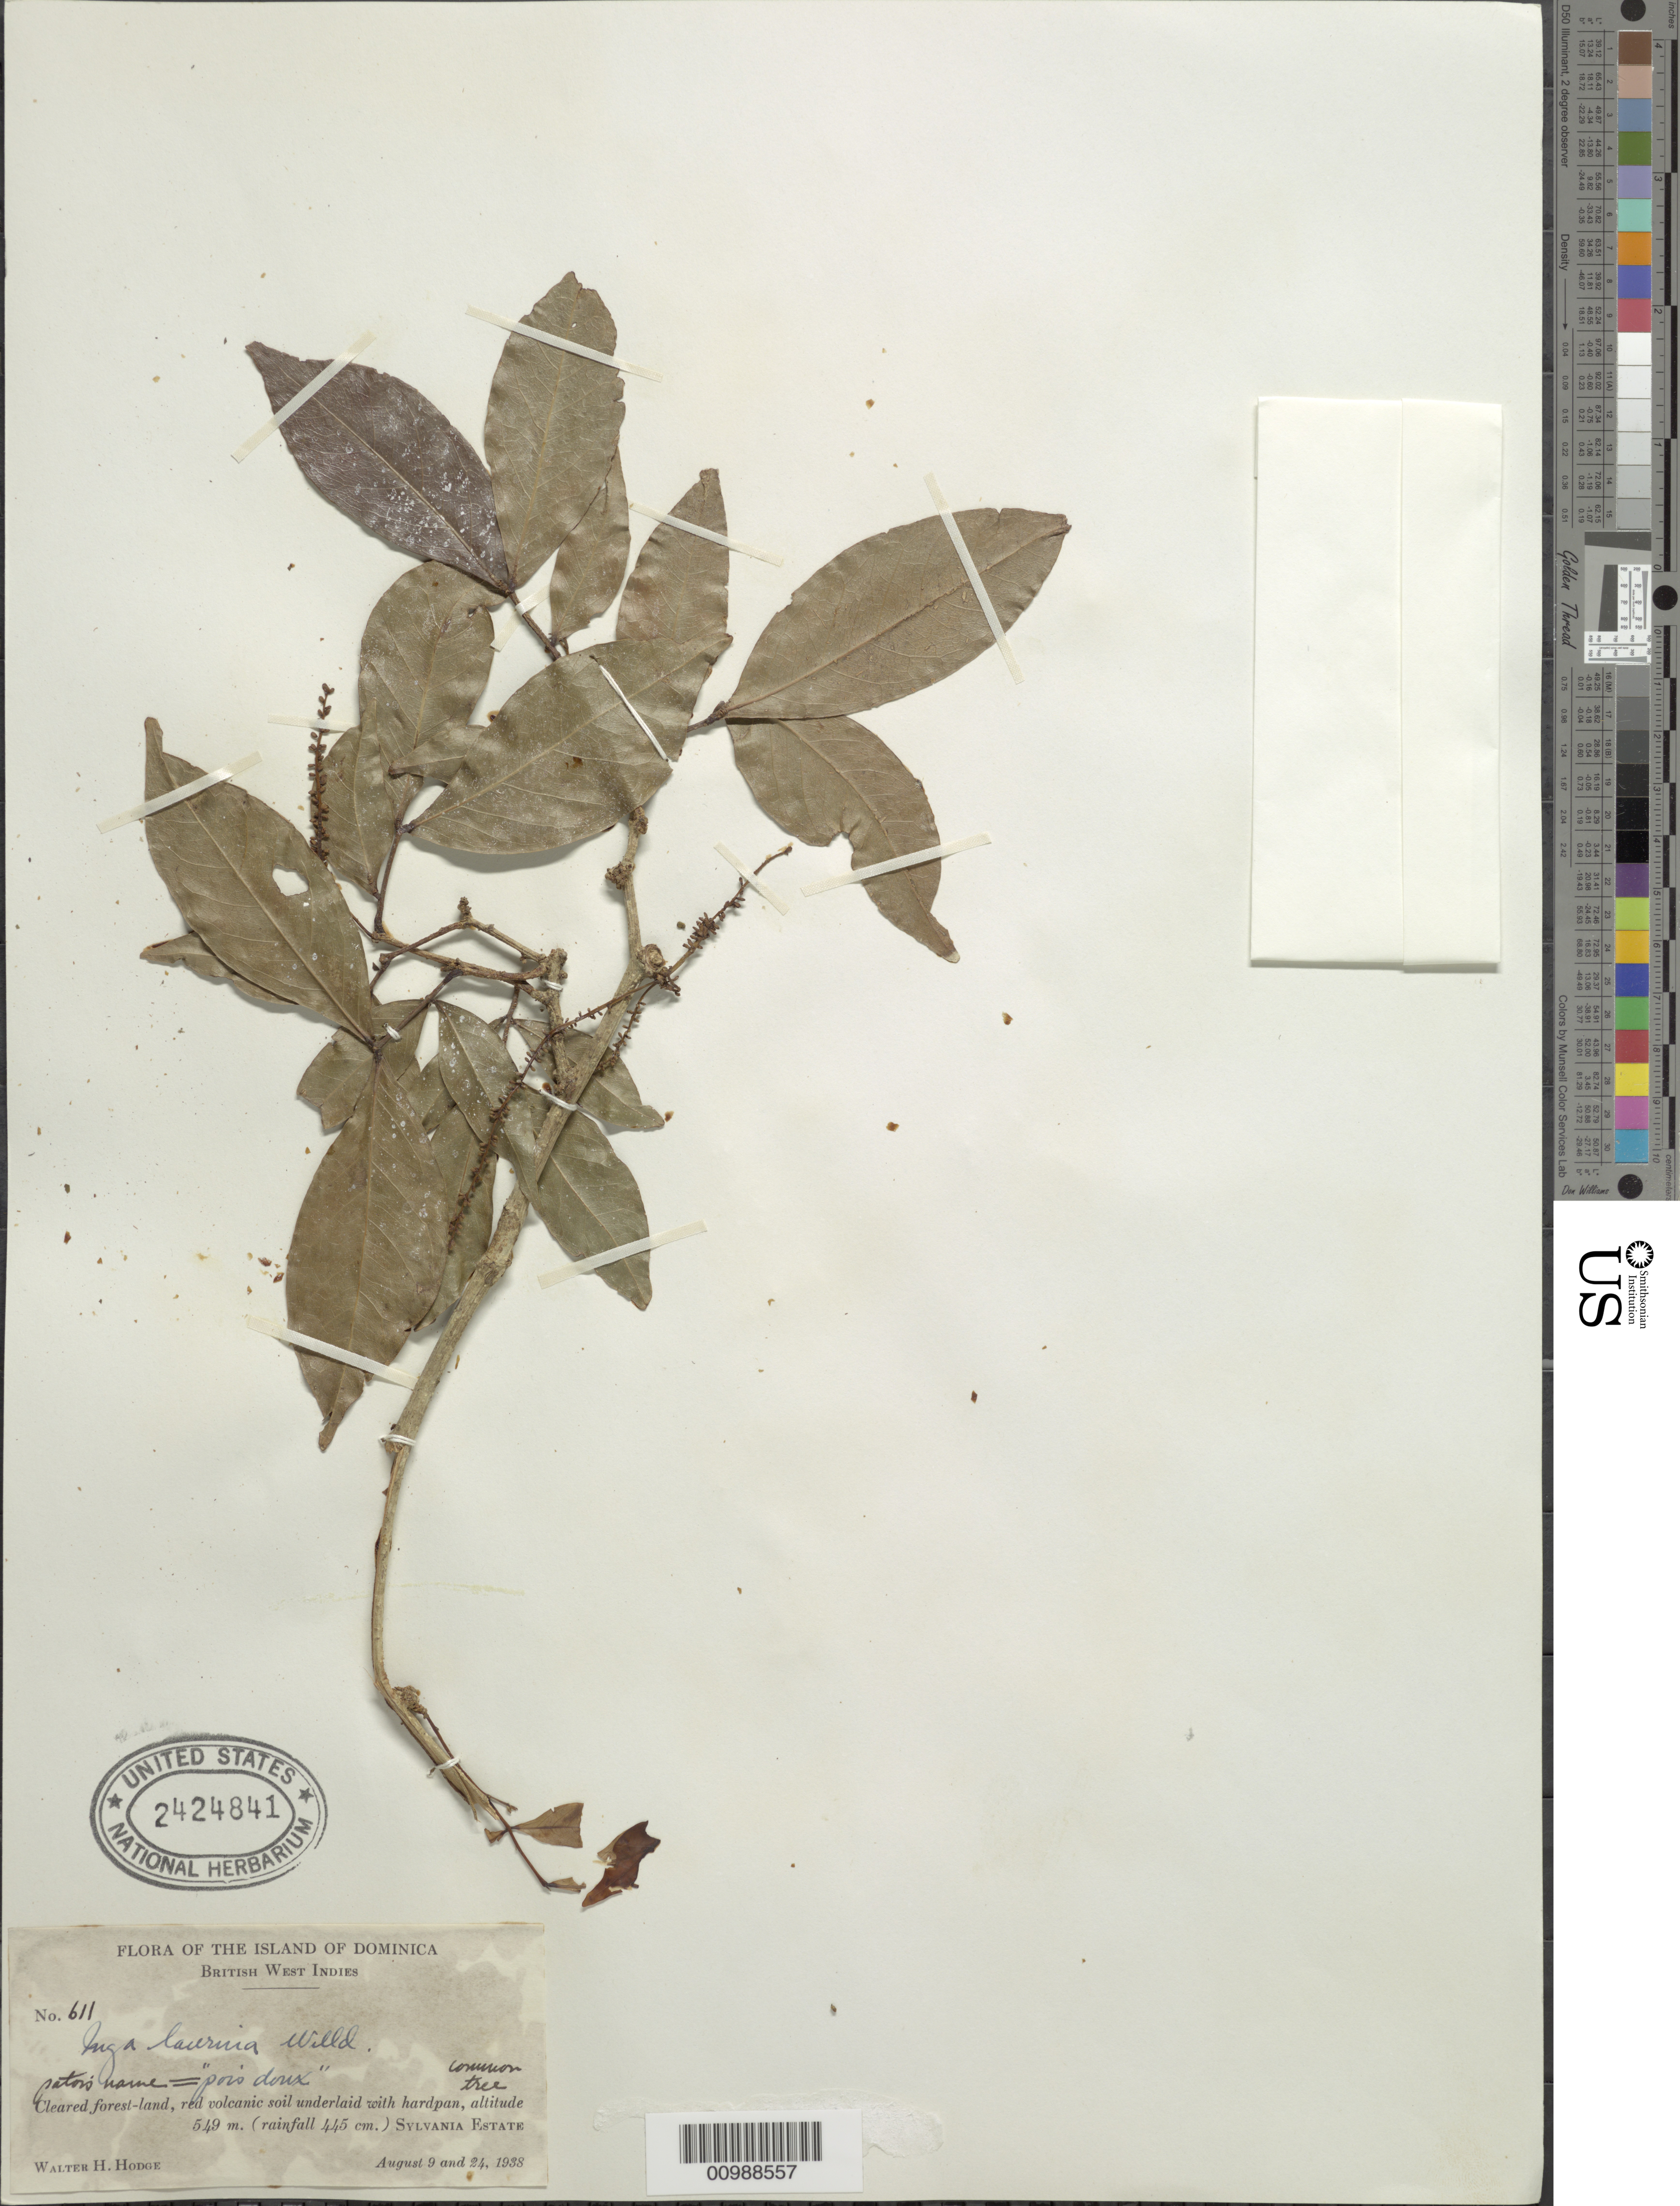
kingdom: Plantae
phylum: Tracheophyta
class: Magnoliopsida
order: Fabales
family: Fabaceae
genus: Inga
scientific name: Inga laurina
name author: (Sw.) Willd.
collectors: W. Hodge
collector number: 611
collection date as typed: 09 Aug 1938 and24 Aug 1938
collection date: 1938-08-09,1938-08-24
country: Dominica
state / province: St. Paul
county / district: Sylvania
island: Dominica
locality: Sylvania Estate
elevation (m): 549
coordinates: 0 N, 0 E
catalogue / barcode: US 2424841